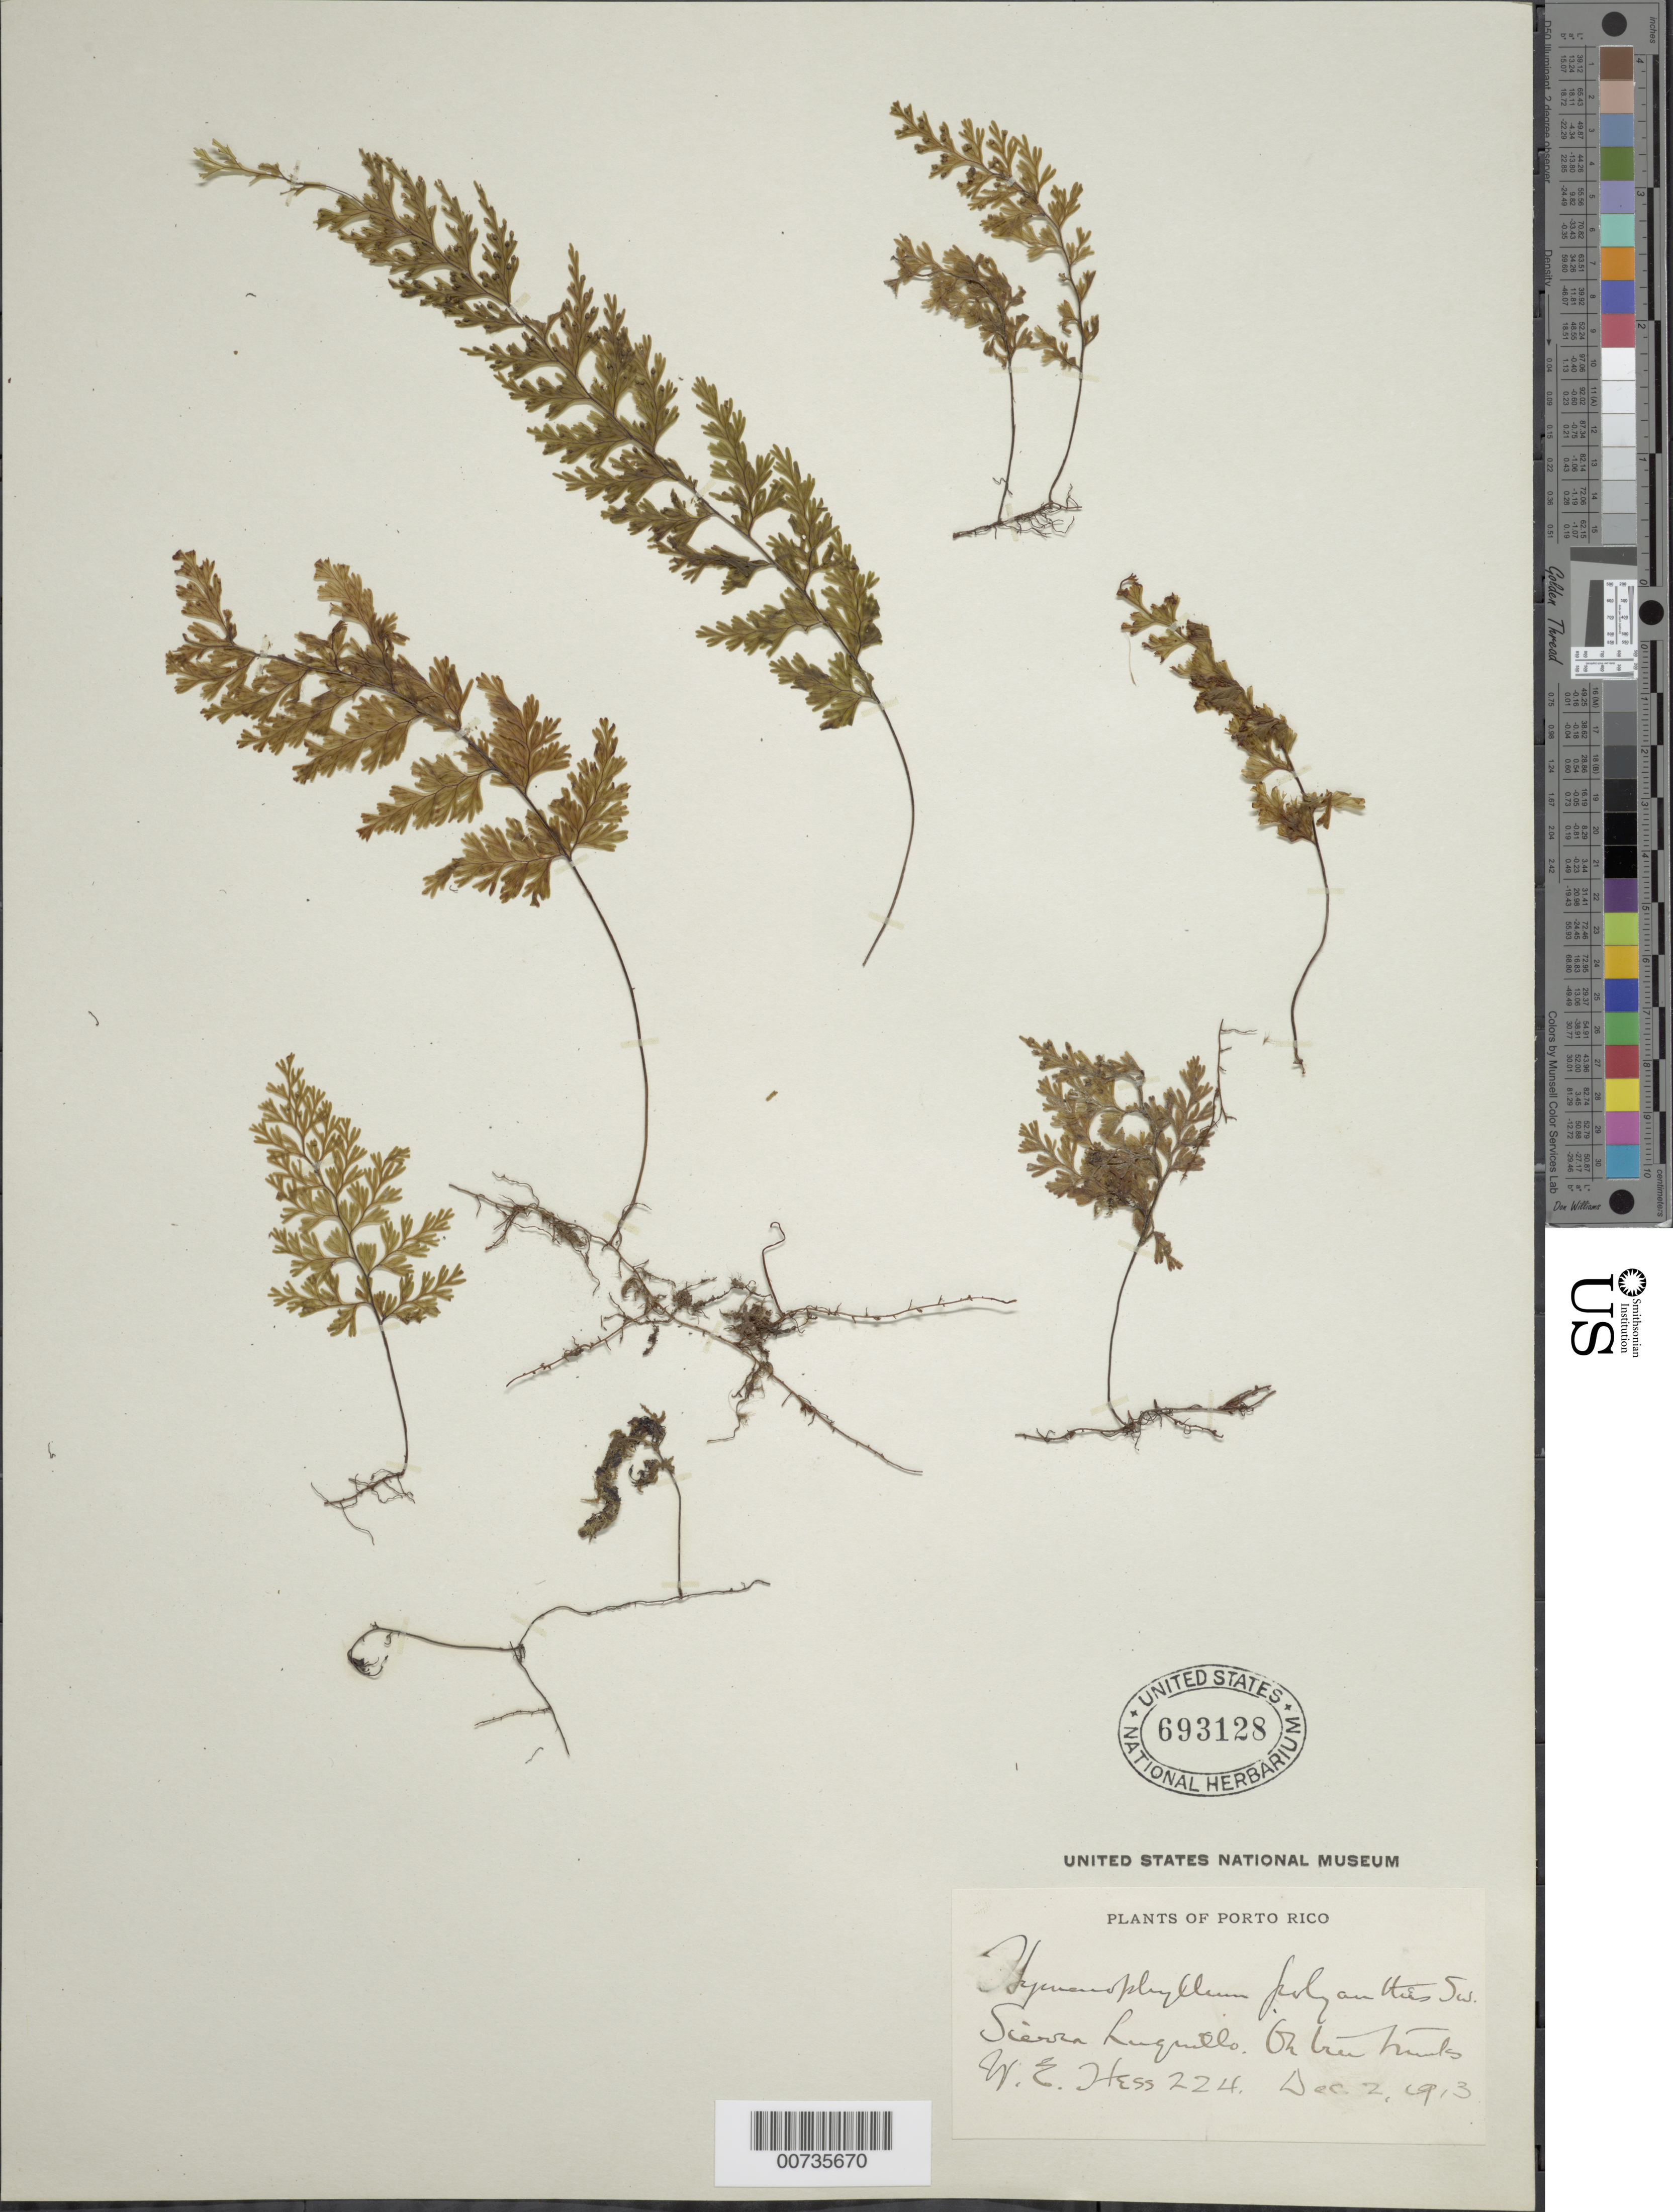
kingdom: Plantae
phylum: Tracheophyta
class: Polypodiopsida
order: Hymenophyllales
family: Hymenophyllaceae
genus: Hymenophyllum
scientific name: Hymenophyllum polyanthos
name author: (Sw.) Sw.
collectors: W. Hess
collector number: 224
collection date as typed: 02 Dec 1913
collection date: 1913-12-02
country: Puerto Rico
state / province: Luquillo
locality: Sierra Luquillo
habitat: On tree trunks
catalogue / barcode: US 693128